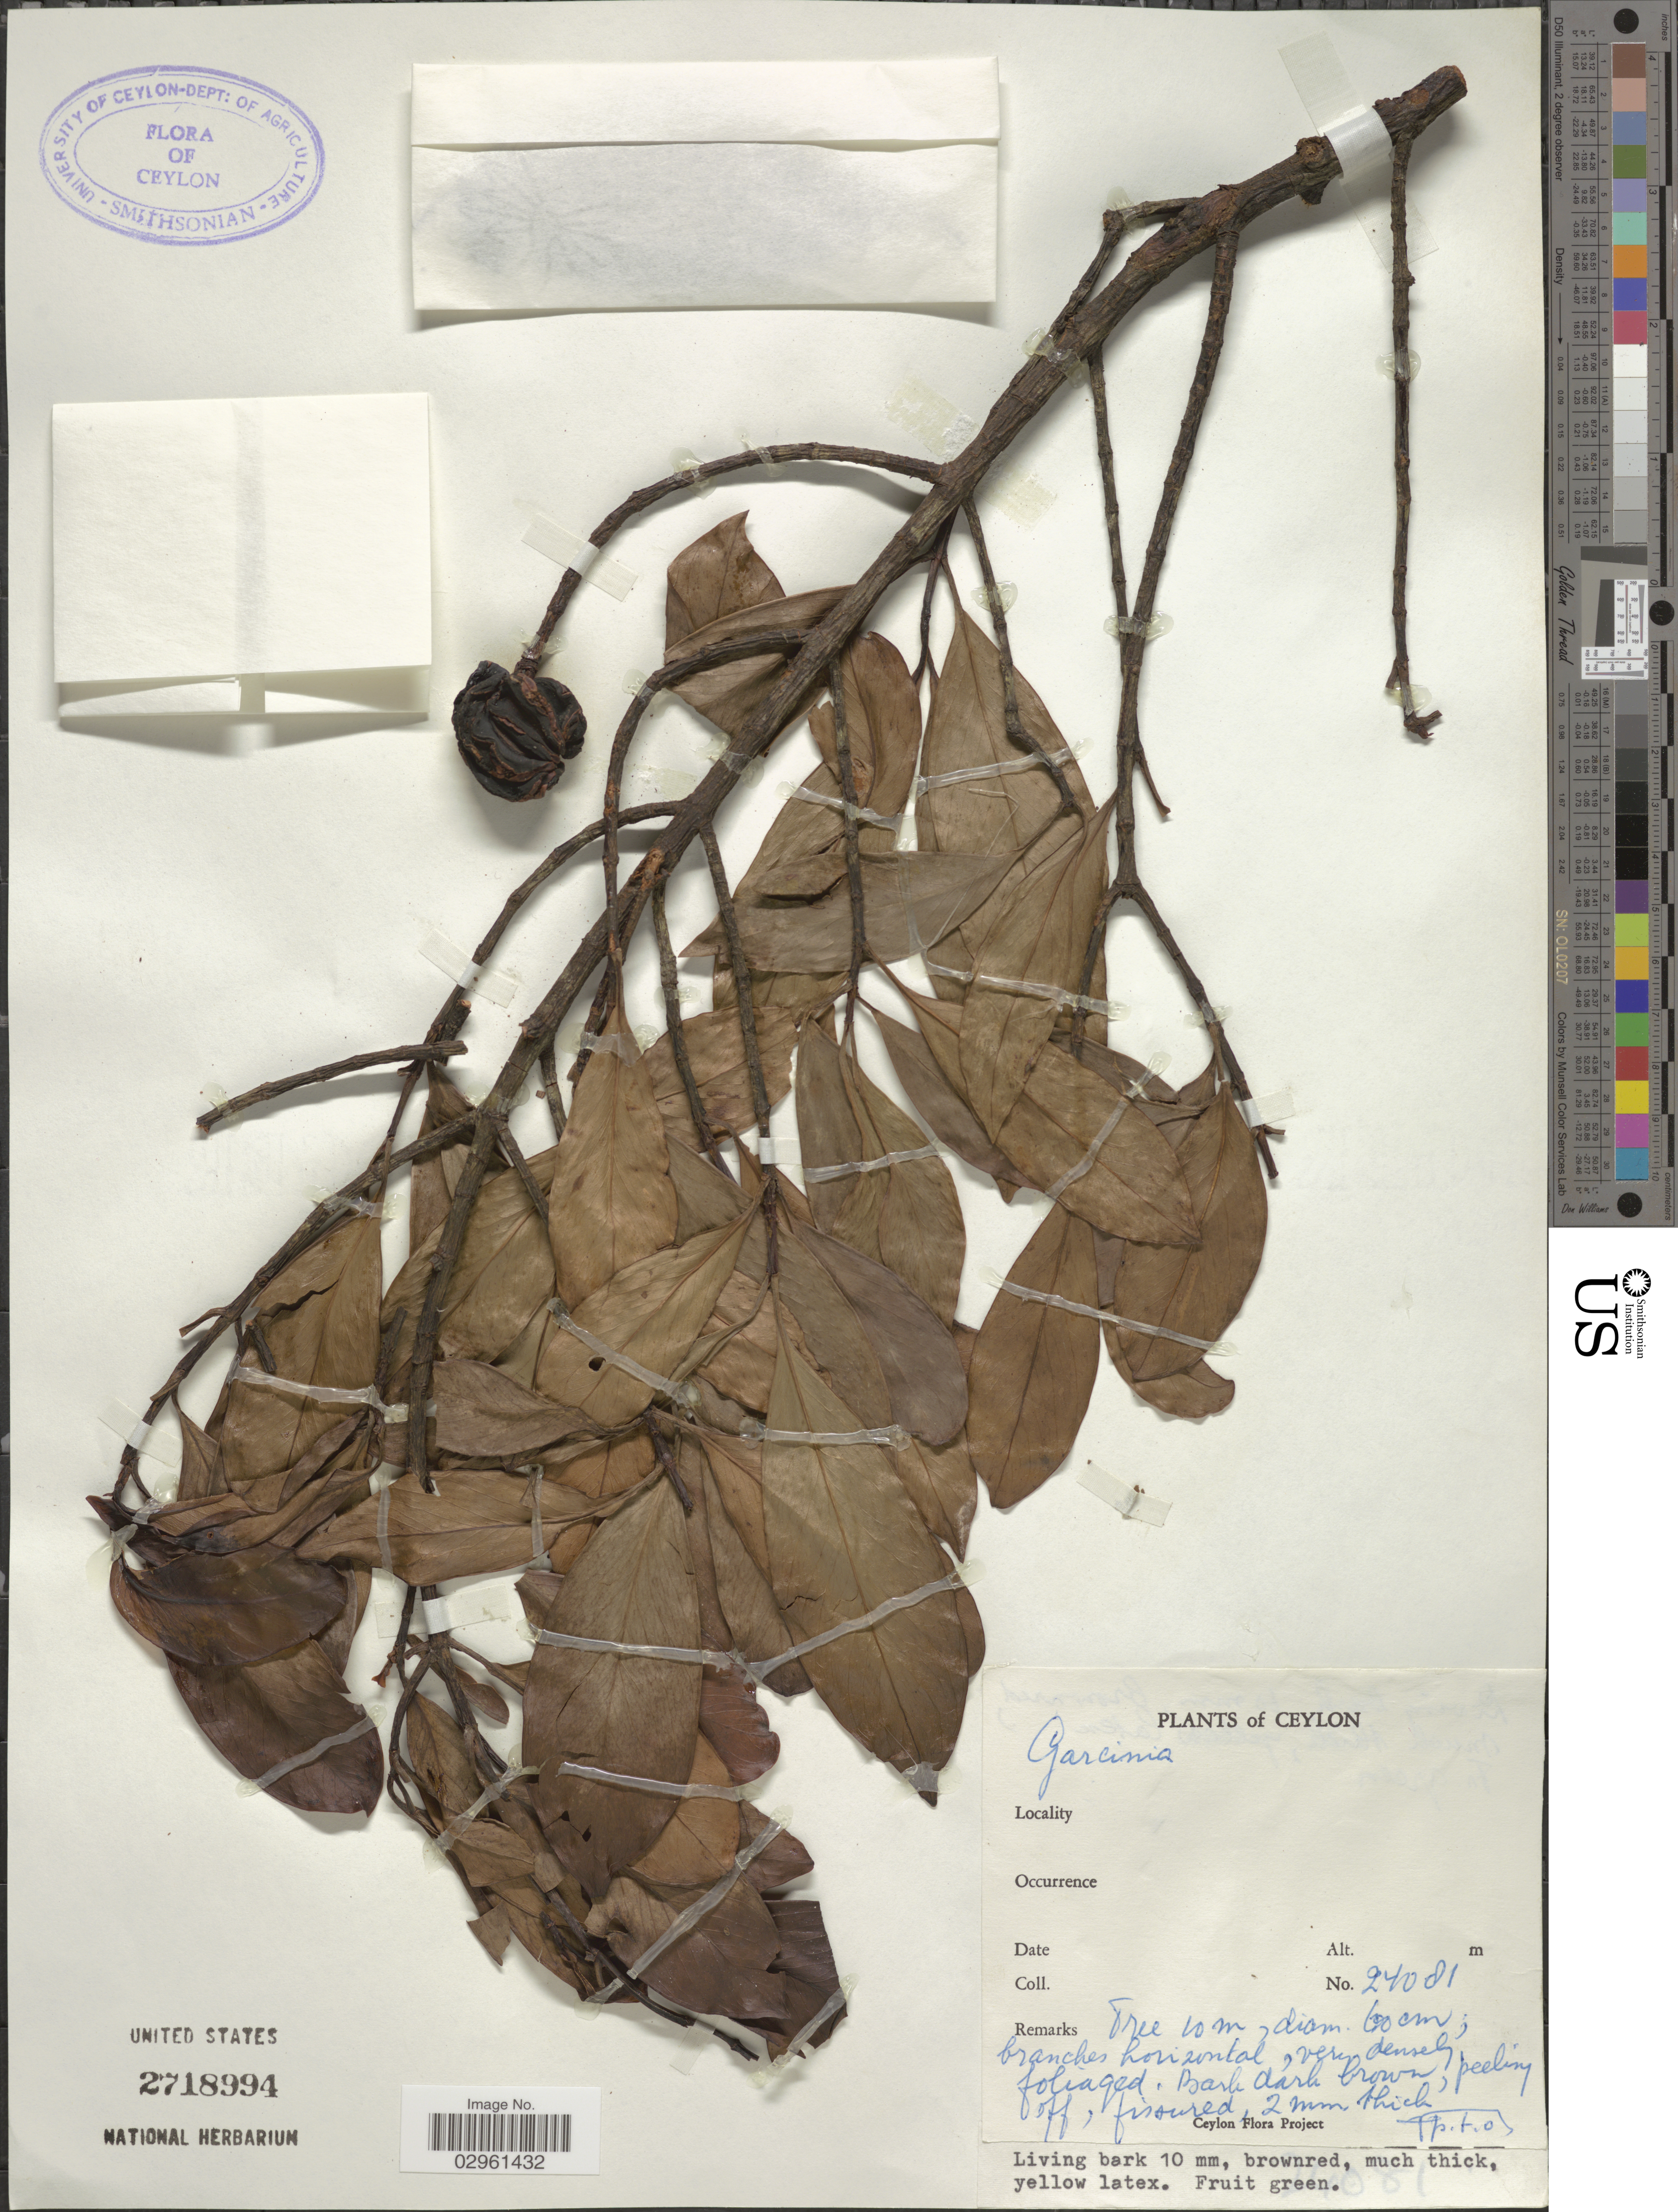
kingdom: Plantae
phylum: Tracheophyta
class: Magnoliopsida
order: Malpighiales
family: Clusiaceae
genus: Garcinia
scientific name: Garcinia sp.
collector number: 24081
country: Sri Lanka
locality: Ceylon.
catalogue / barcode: US 2718994